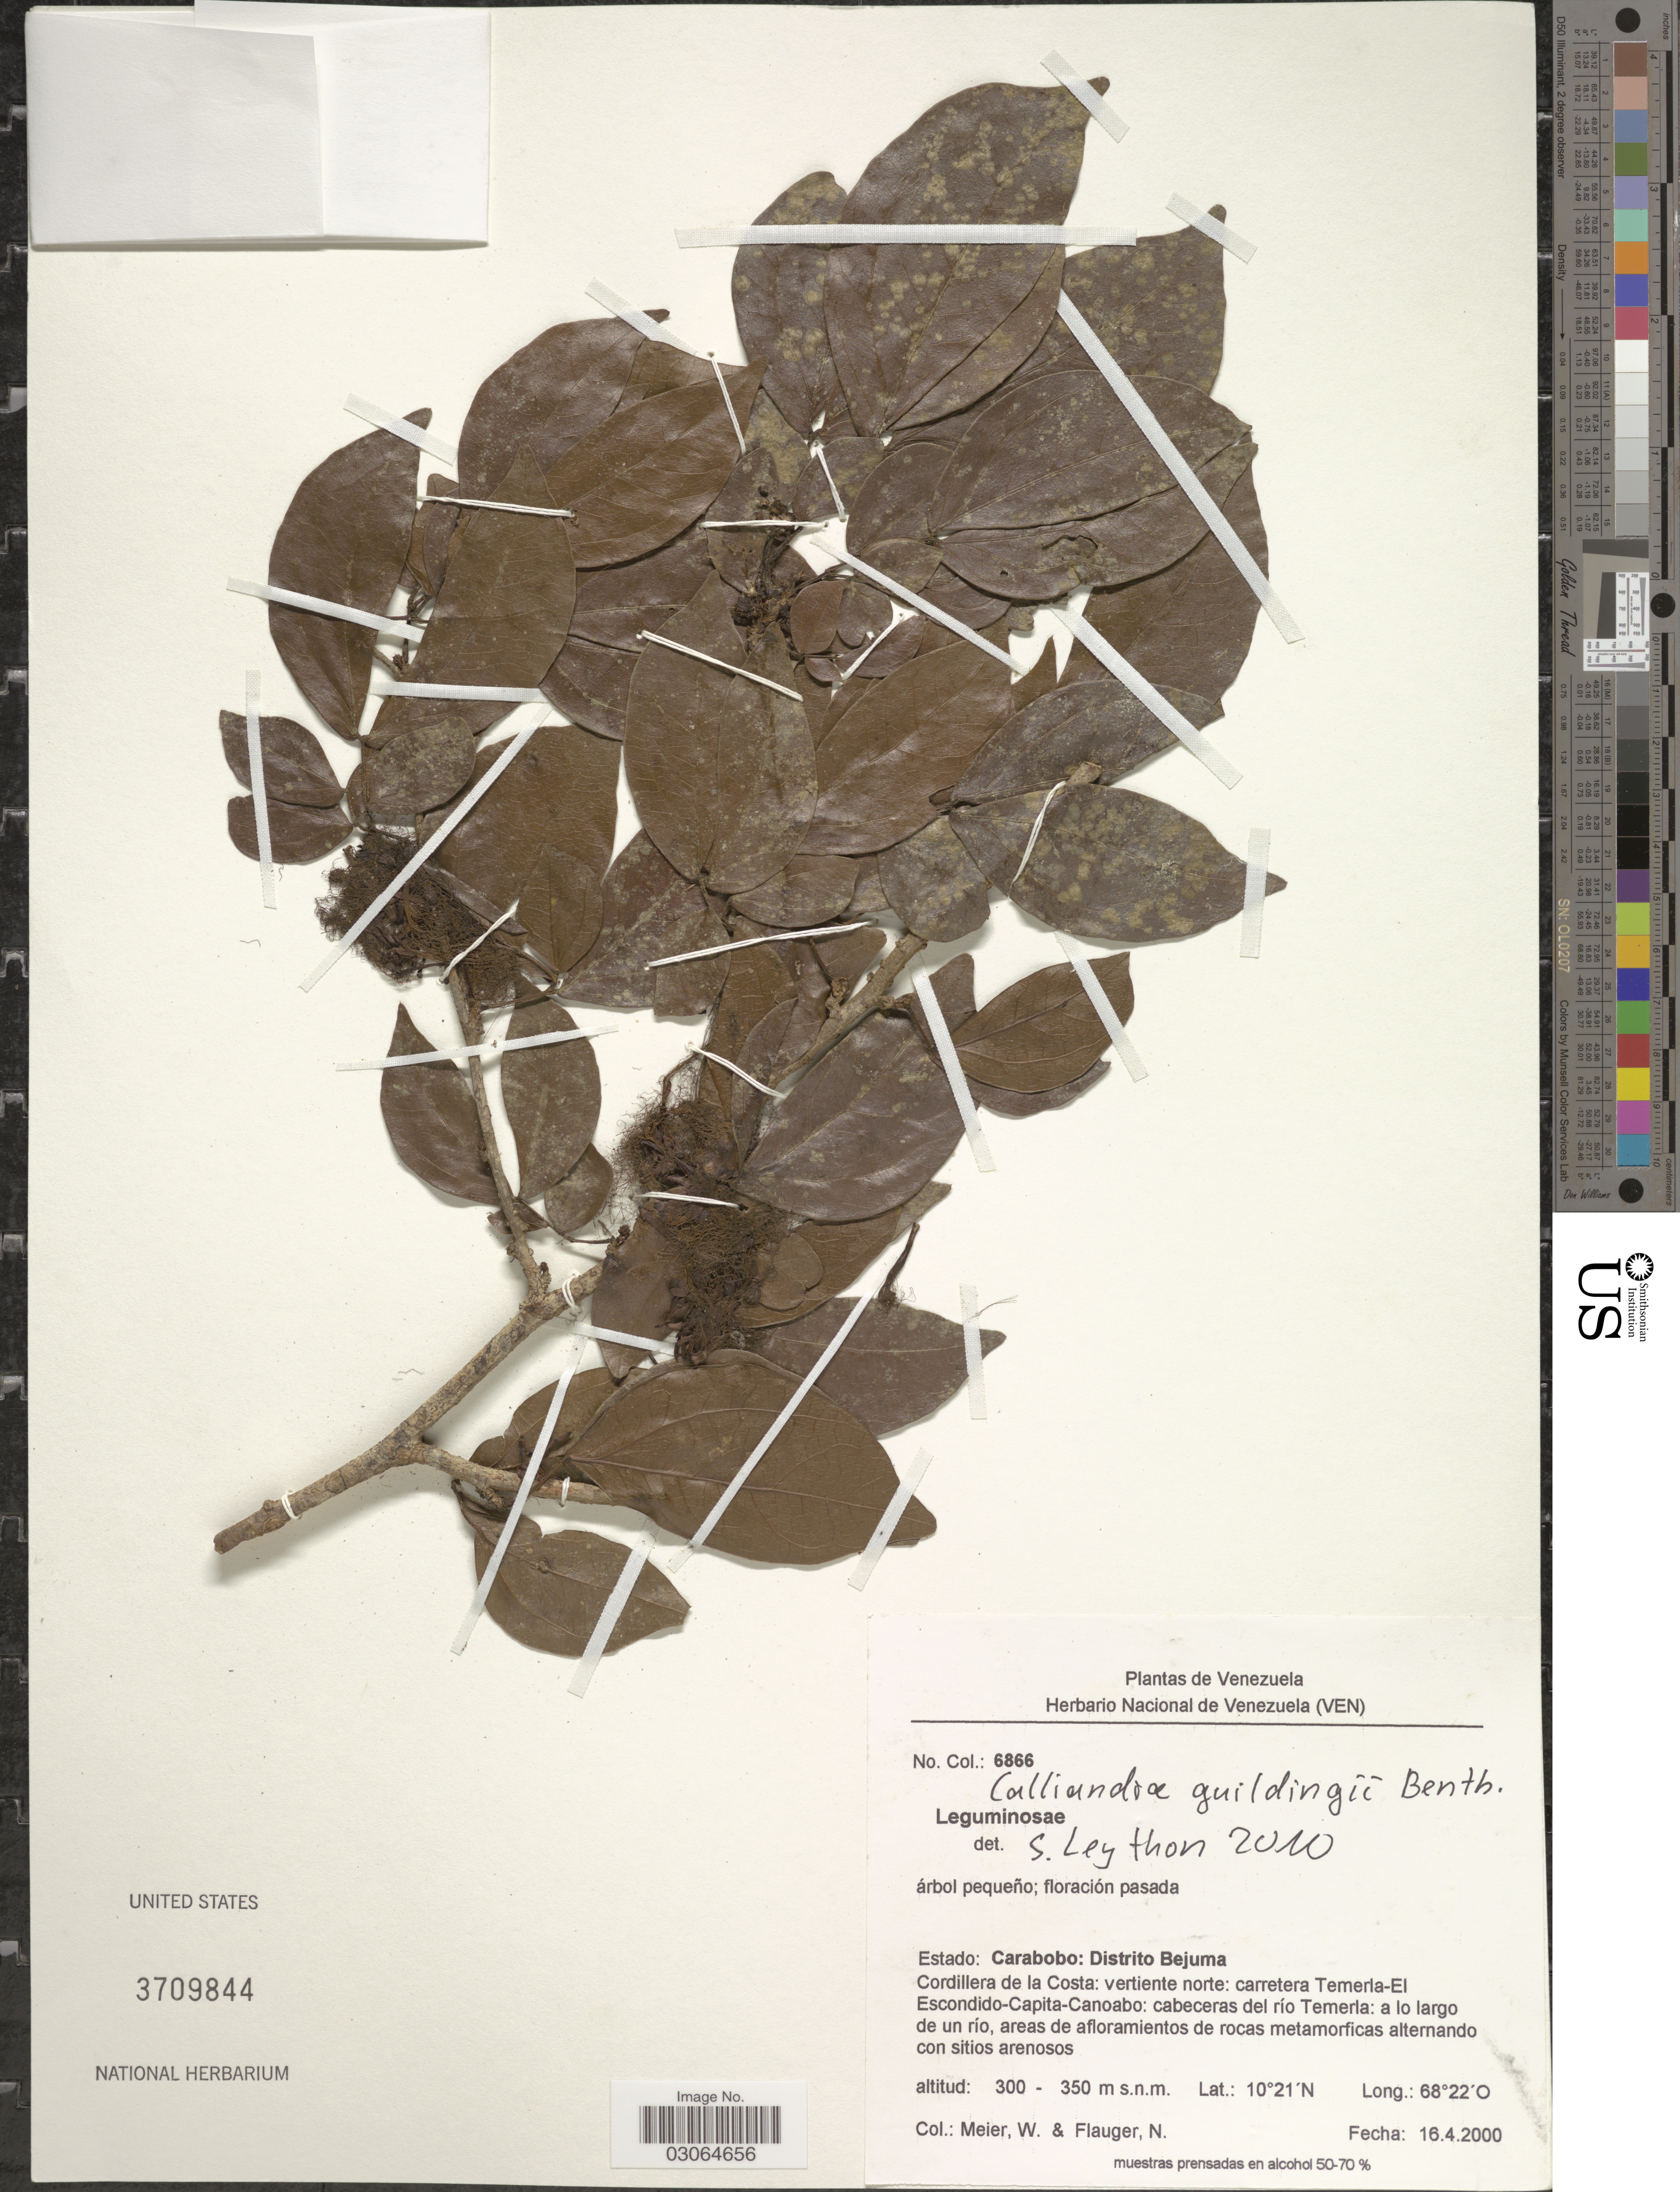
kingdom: Plantae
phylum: Tracheophyta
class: Magnoliopsida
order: Fabales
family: Fabaceae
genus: Calliandra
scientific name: Calliandra guildingii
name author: Benth.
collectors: W. Meier & N. Flauger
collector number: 6866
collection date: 2000-04-16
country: Venezuela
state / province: Carabobo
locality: Distrito Bejuma. Cordillera de la Costa: vertiente norte: carretera Temerla-El Escondido-Capita-Canoabo: cabeceras del río Temerla: a lo largo de un río, areas de afloramientos de rocas metamorficas alternando con sitios arenosos.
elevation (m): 300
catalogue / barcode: US 3709844